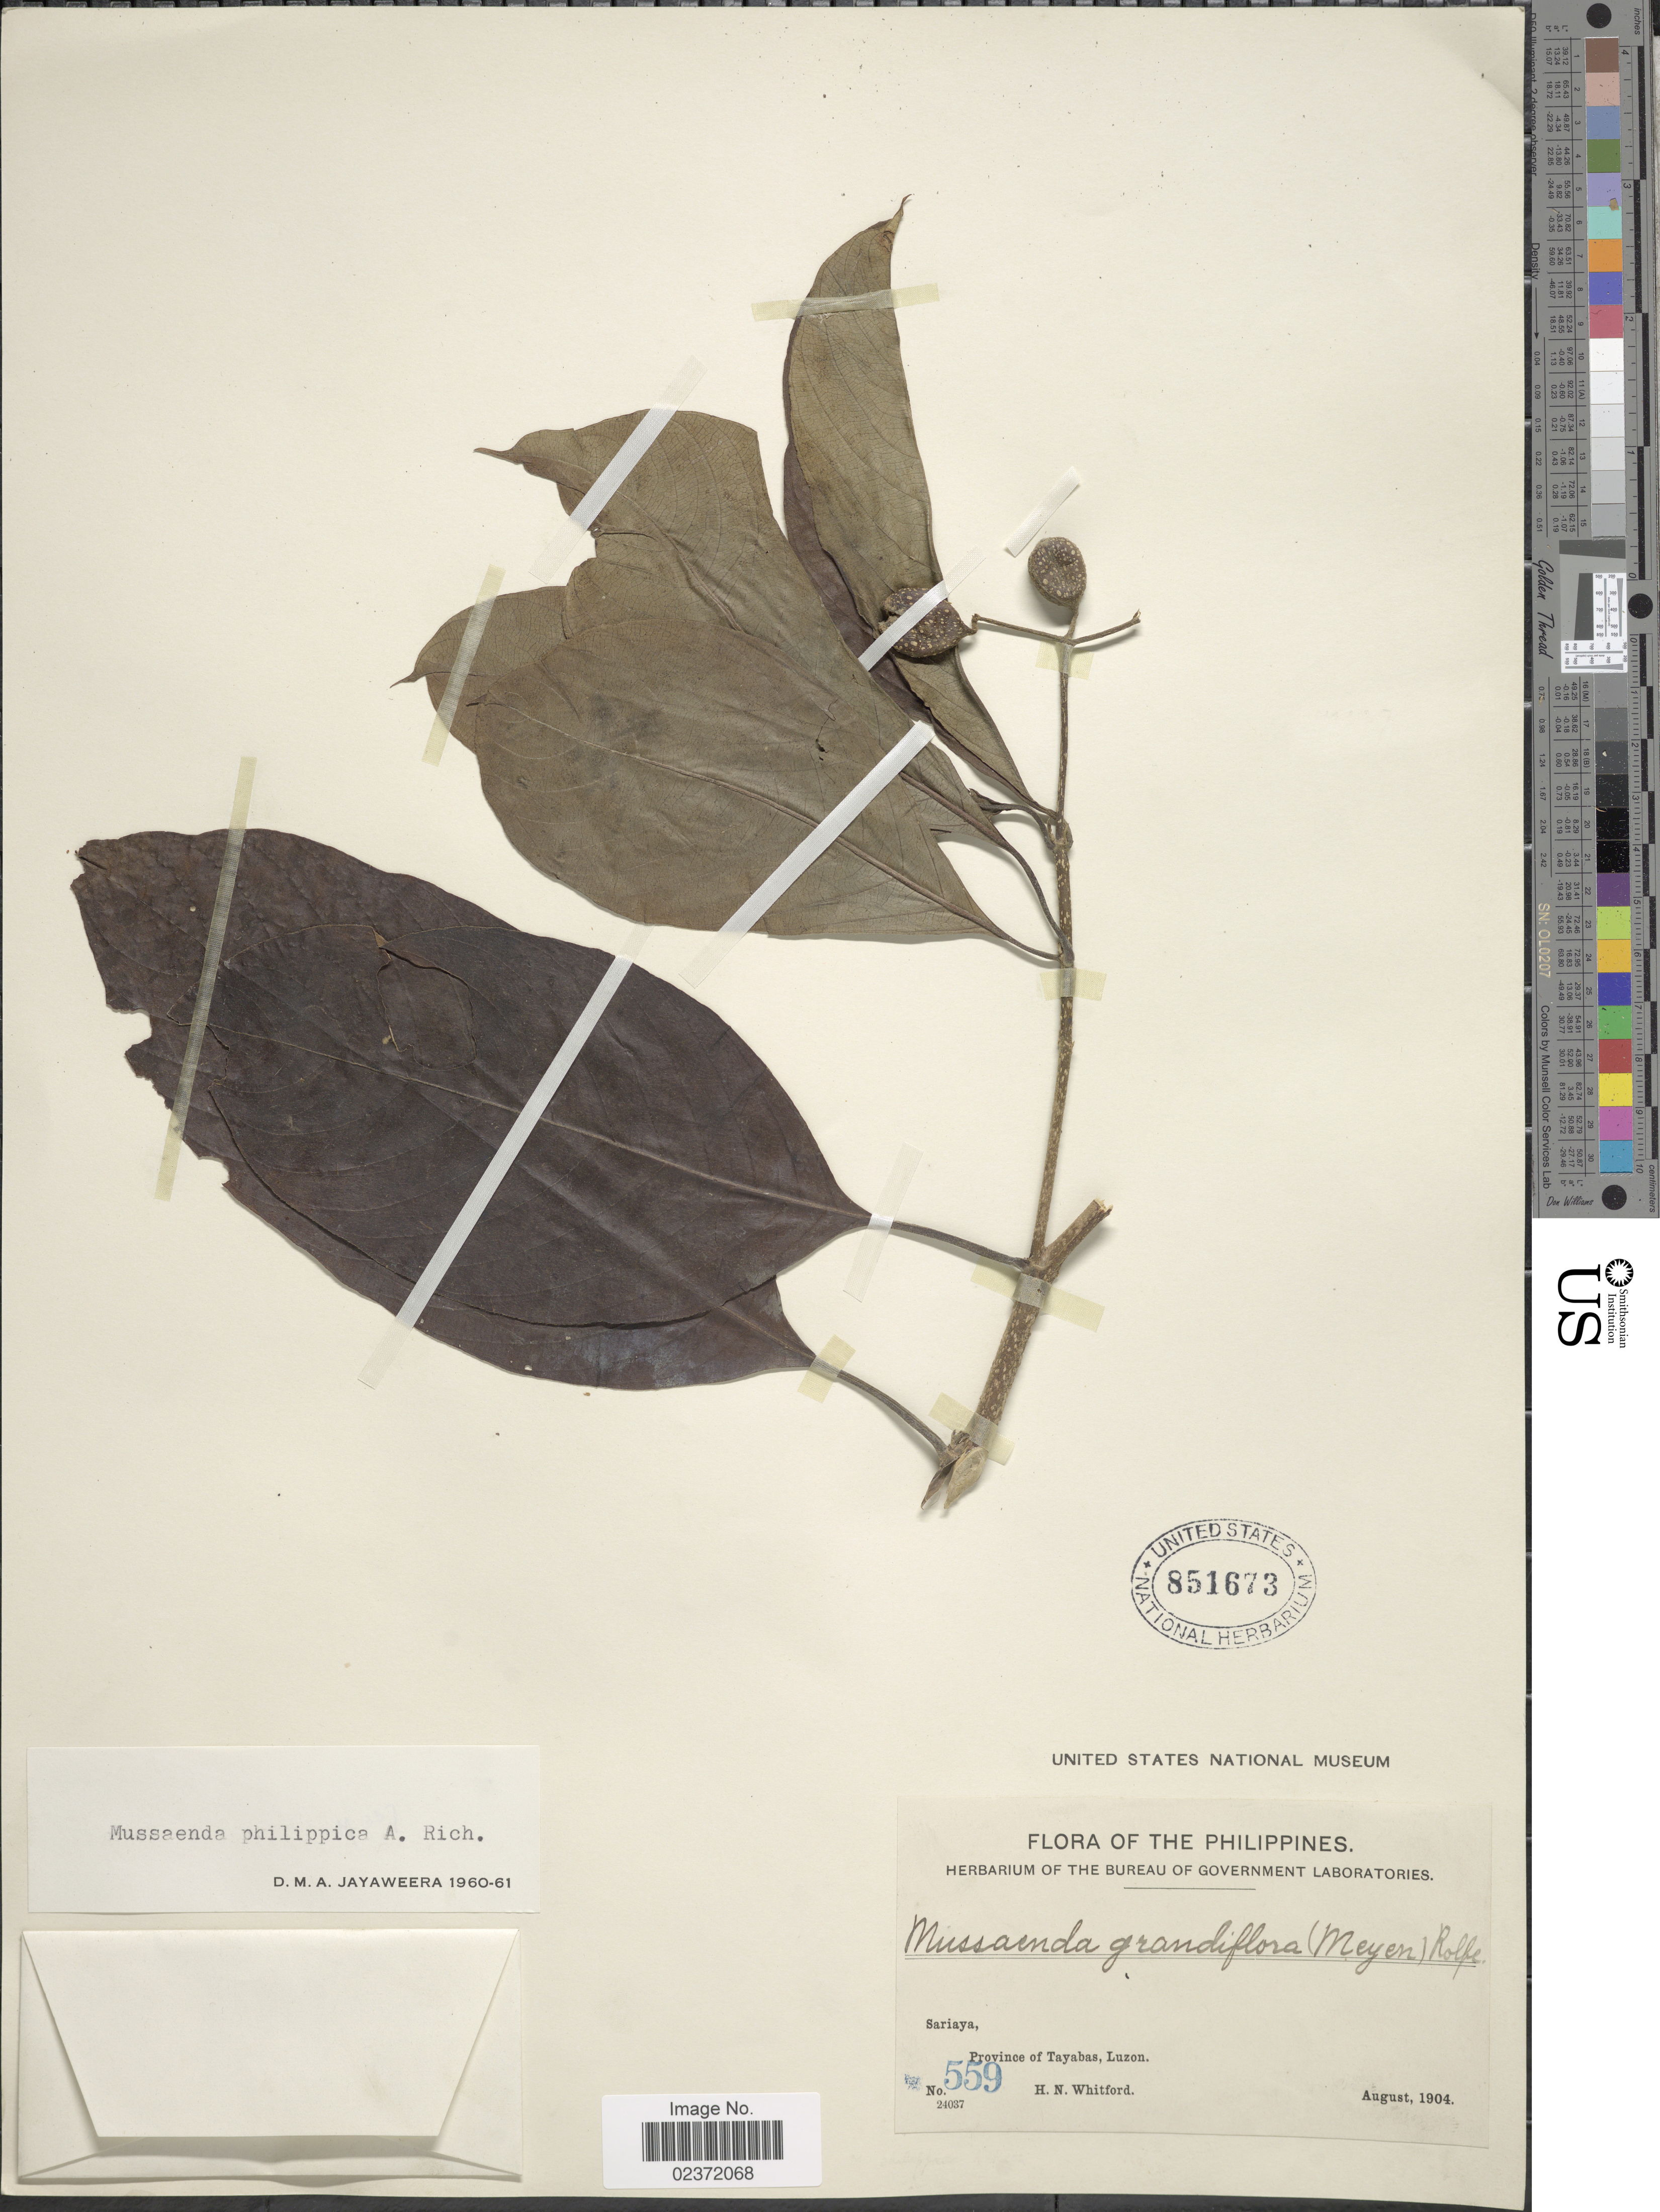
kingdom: Plantae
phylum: Tracheophyta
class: Magnoliopsida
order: Gentianales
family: Rubiaceae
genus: Mussaenda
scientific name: Mussaenda philippica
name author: A. Rich.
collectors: H. N. Whitford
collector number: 559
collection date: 1904-08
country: Philippines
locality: Sariaya, Province of Tayabas, Luzon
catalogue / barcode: US 851673